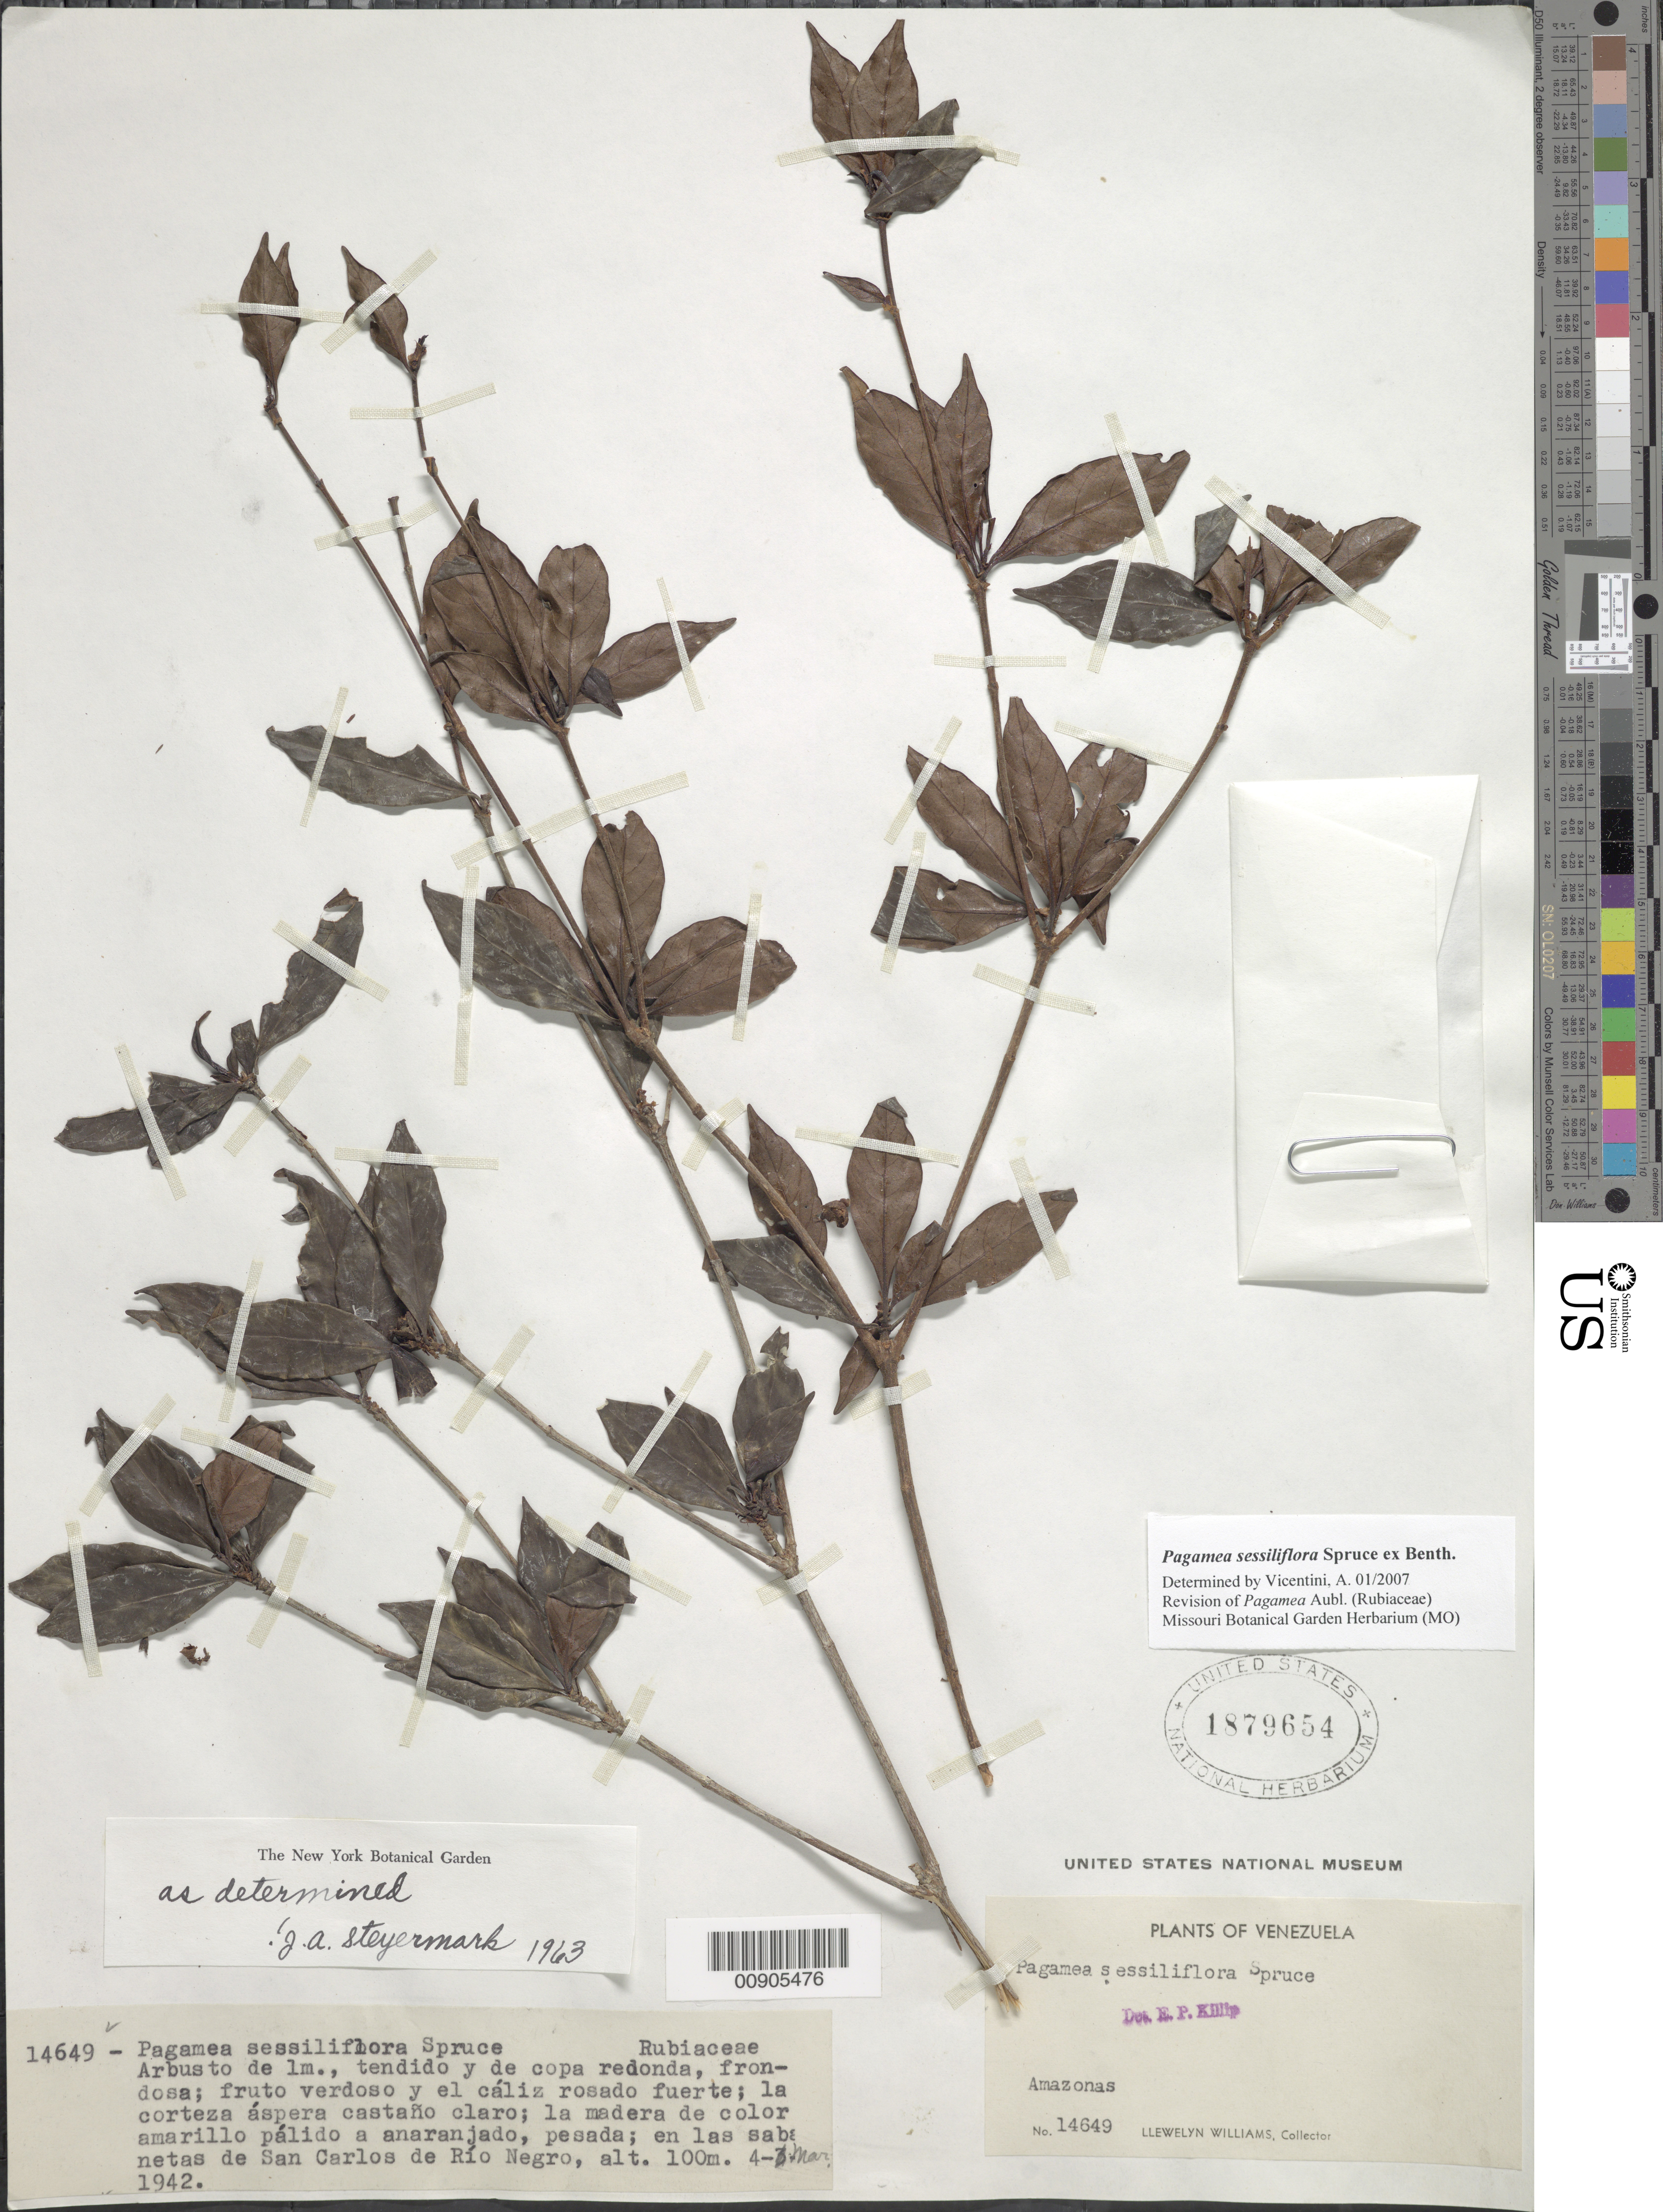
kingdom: Plantae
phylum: Tracheophyta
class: Magnoliopsida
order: Gentianales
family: Rubiaceae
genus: Pagamea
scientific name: Pagamea sessiliflora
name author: Spruce ex Benth.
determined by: Vicentini, A.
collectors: Ll. Williams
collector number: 14649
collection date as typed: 4-Mar-42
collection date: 1942-03-04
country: Venezuela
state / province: Amazonas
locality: San Carlos de Río Negro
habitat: Sabanetas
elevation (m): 100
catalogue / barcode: US 1879654